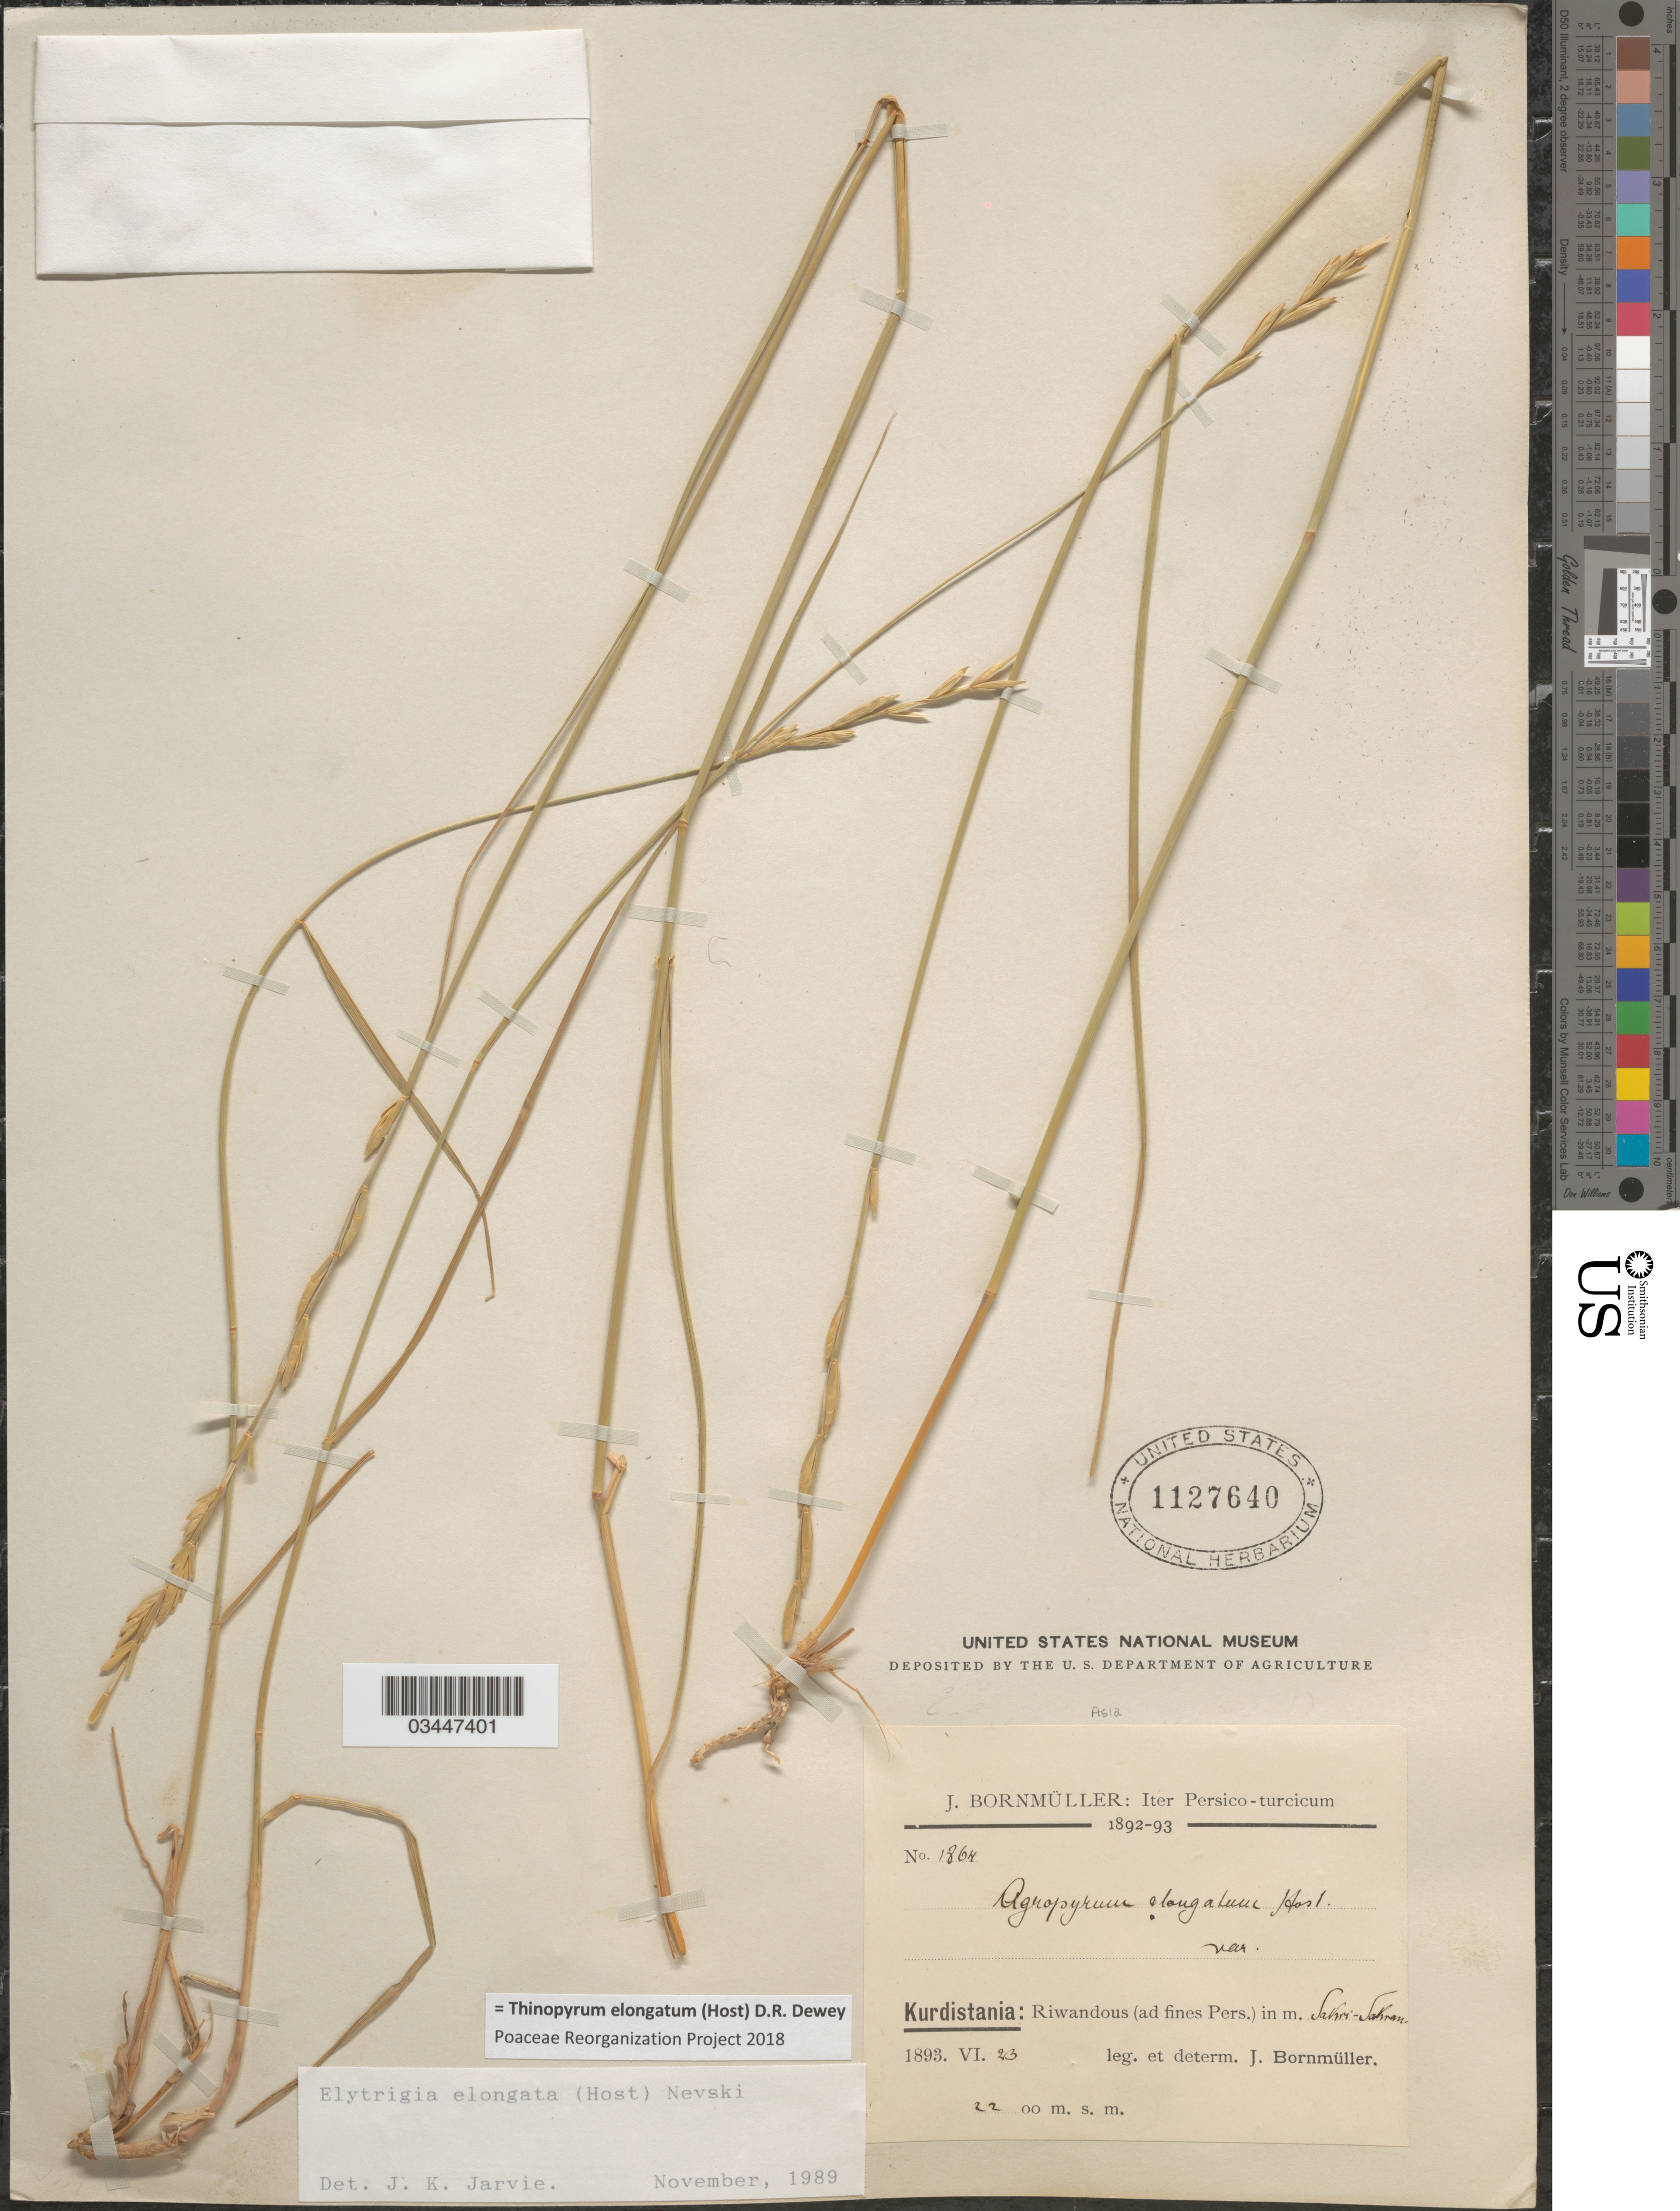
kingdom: Plantae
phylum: Tracheophyta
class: Liliopsida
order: Poales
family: Poaceae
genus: Thinopyrum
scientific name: Thinopyrum elongatum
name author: (Host) Barkworth & Dewey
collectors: J. Bornmüller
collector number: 1864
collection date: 1893-06-23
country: Iran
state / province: Kurdistan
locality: Iter Persico-turcicum 1892-93. Kurdistania: Riwandous (ad fines Pers.) in m. Sakri-Sakran.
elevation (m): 2200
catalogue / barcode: US 1127640